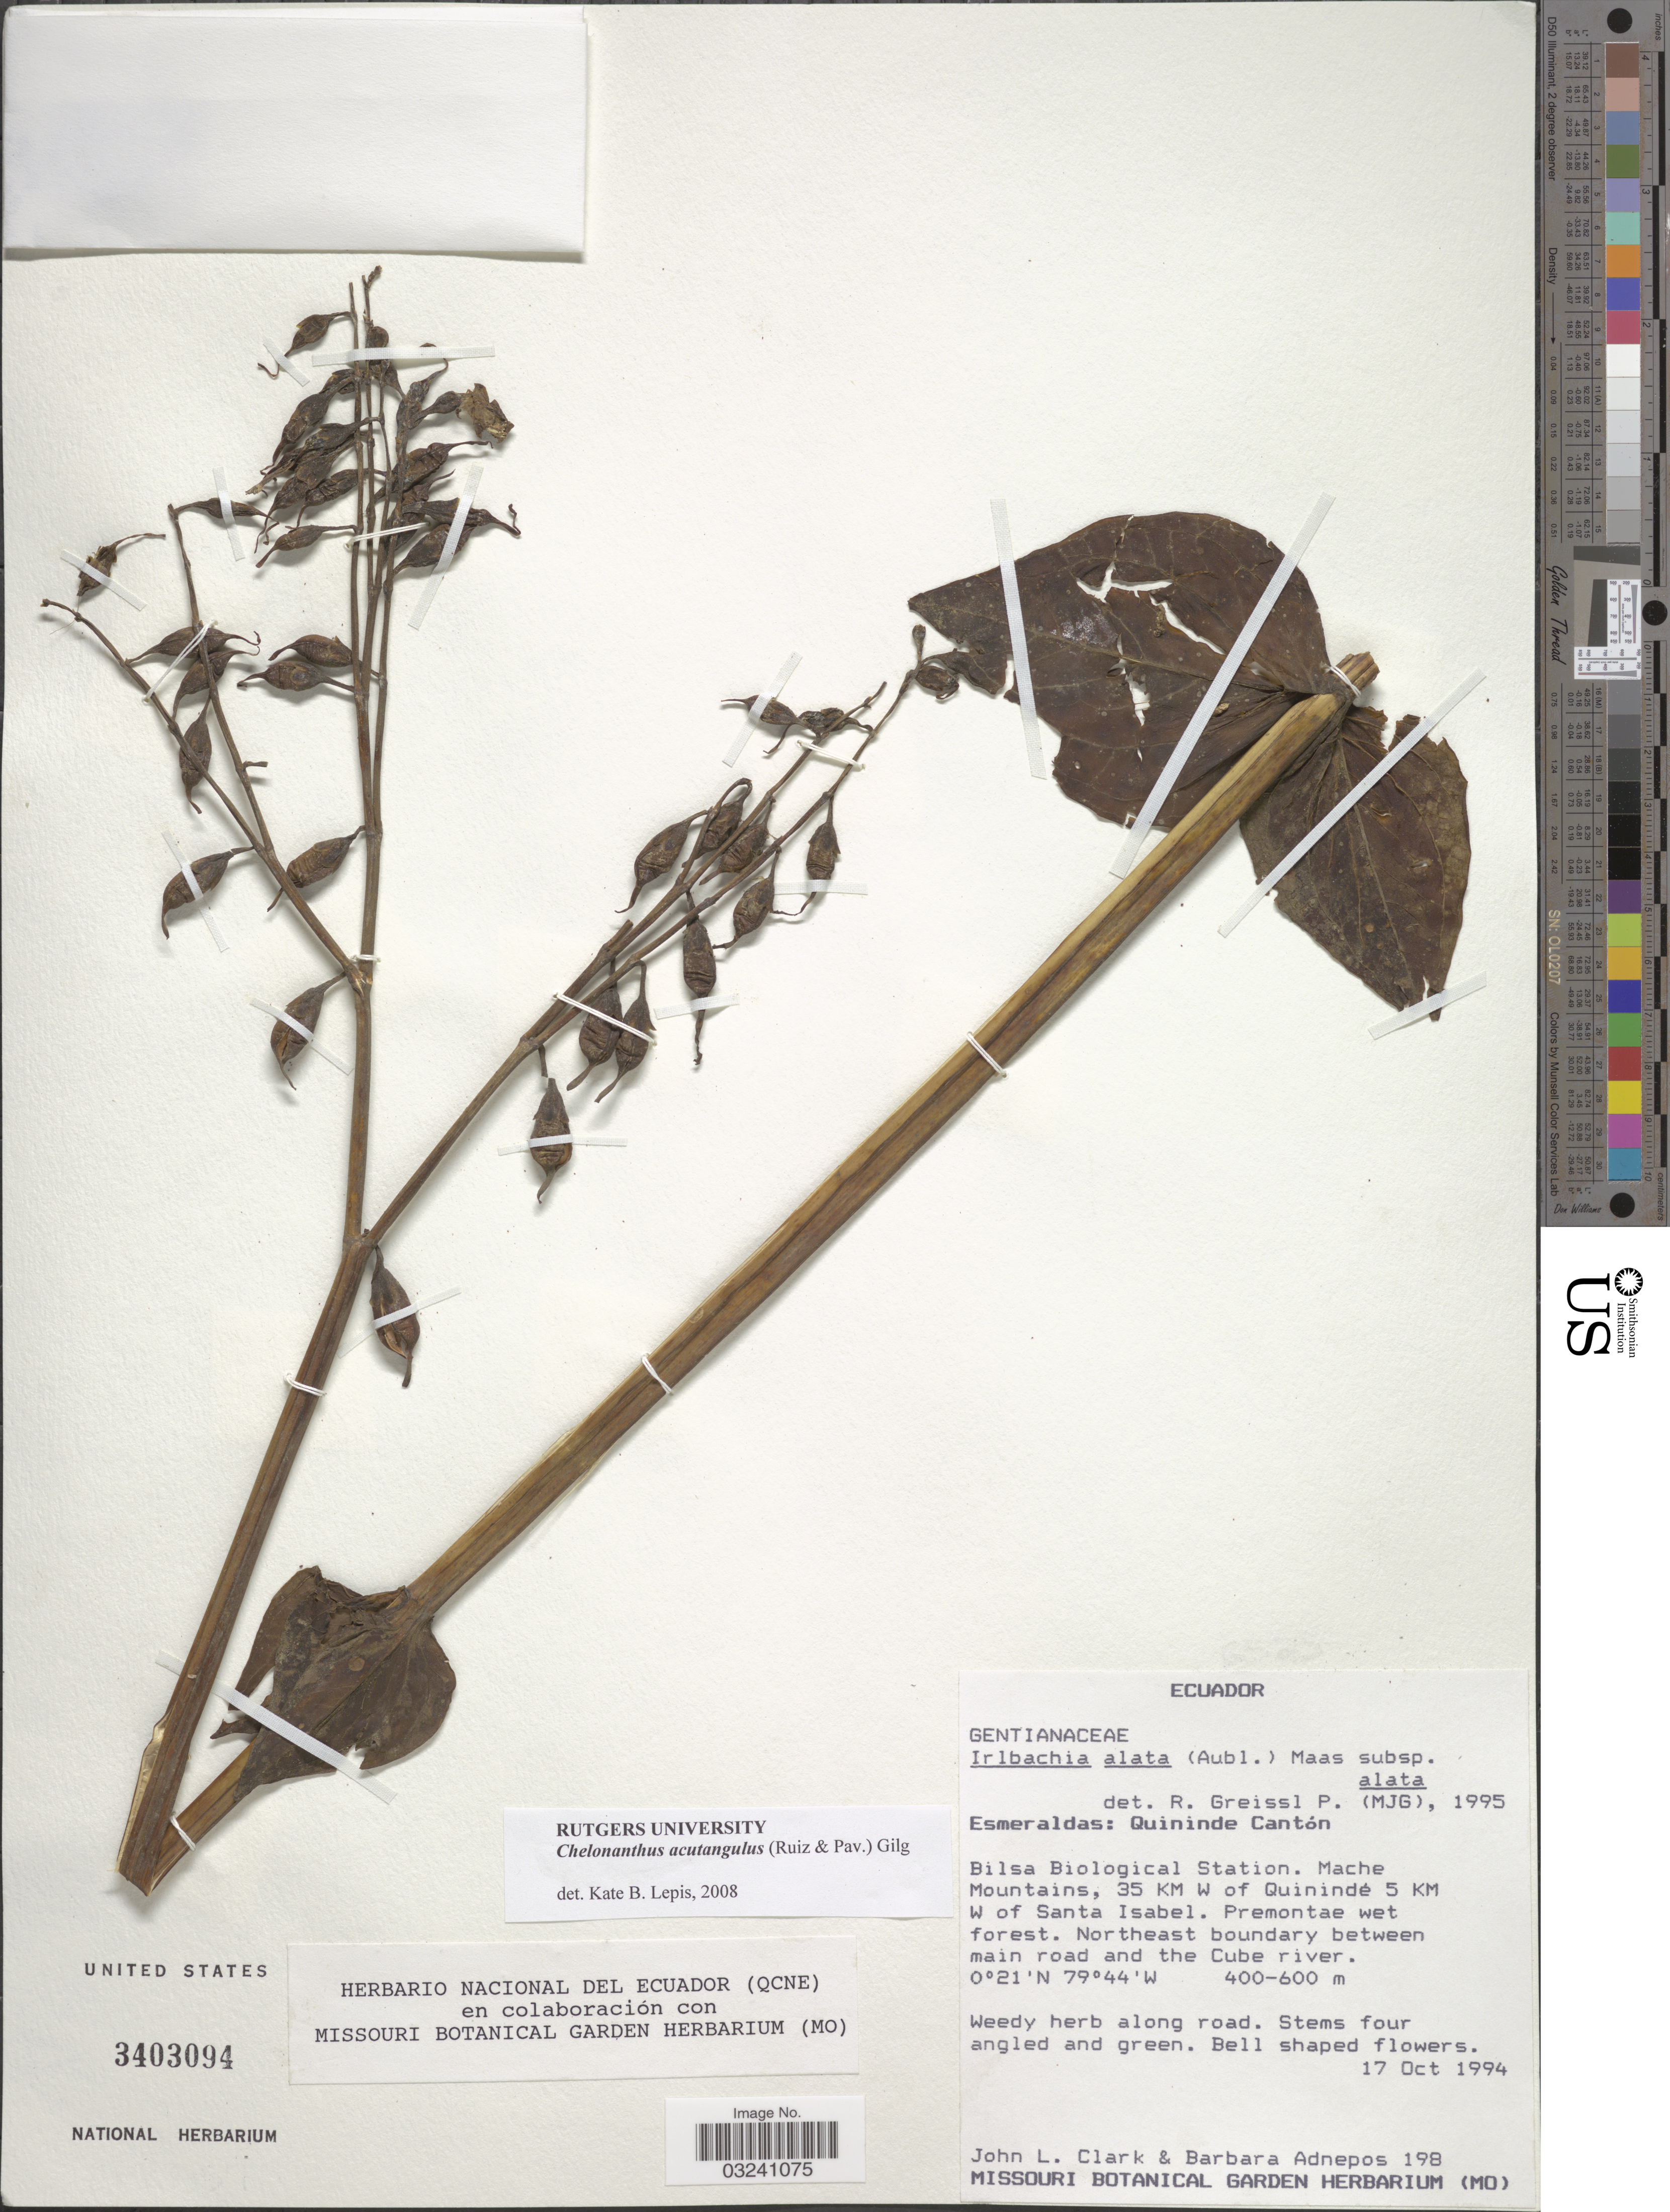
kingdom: Plantae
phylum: Tracheophyta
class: Magnoliopsida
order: Gentianales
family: Gentianaceae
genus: Chelonanthus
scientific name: Chelonanthus acutangulus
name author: (Ruiz & Pav.) Gilg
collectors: J. L. Clark & B. Adnepos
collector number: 198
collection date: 1994-10-17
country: Ecuador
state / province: Esmeraldas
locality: Quininde Cantón. Bilsa Biological Station. Mache Mountains, 35 KM W of Quinindé 5 KM W of Santa Isabel. Premontae wet forest. Northeast boundary between main road and the Cube river.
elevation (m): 400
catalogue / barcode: US 3403094